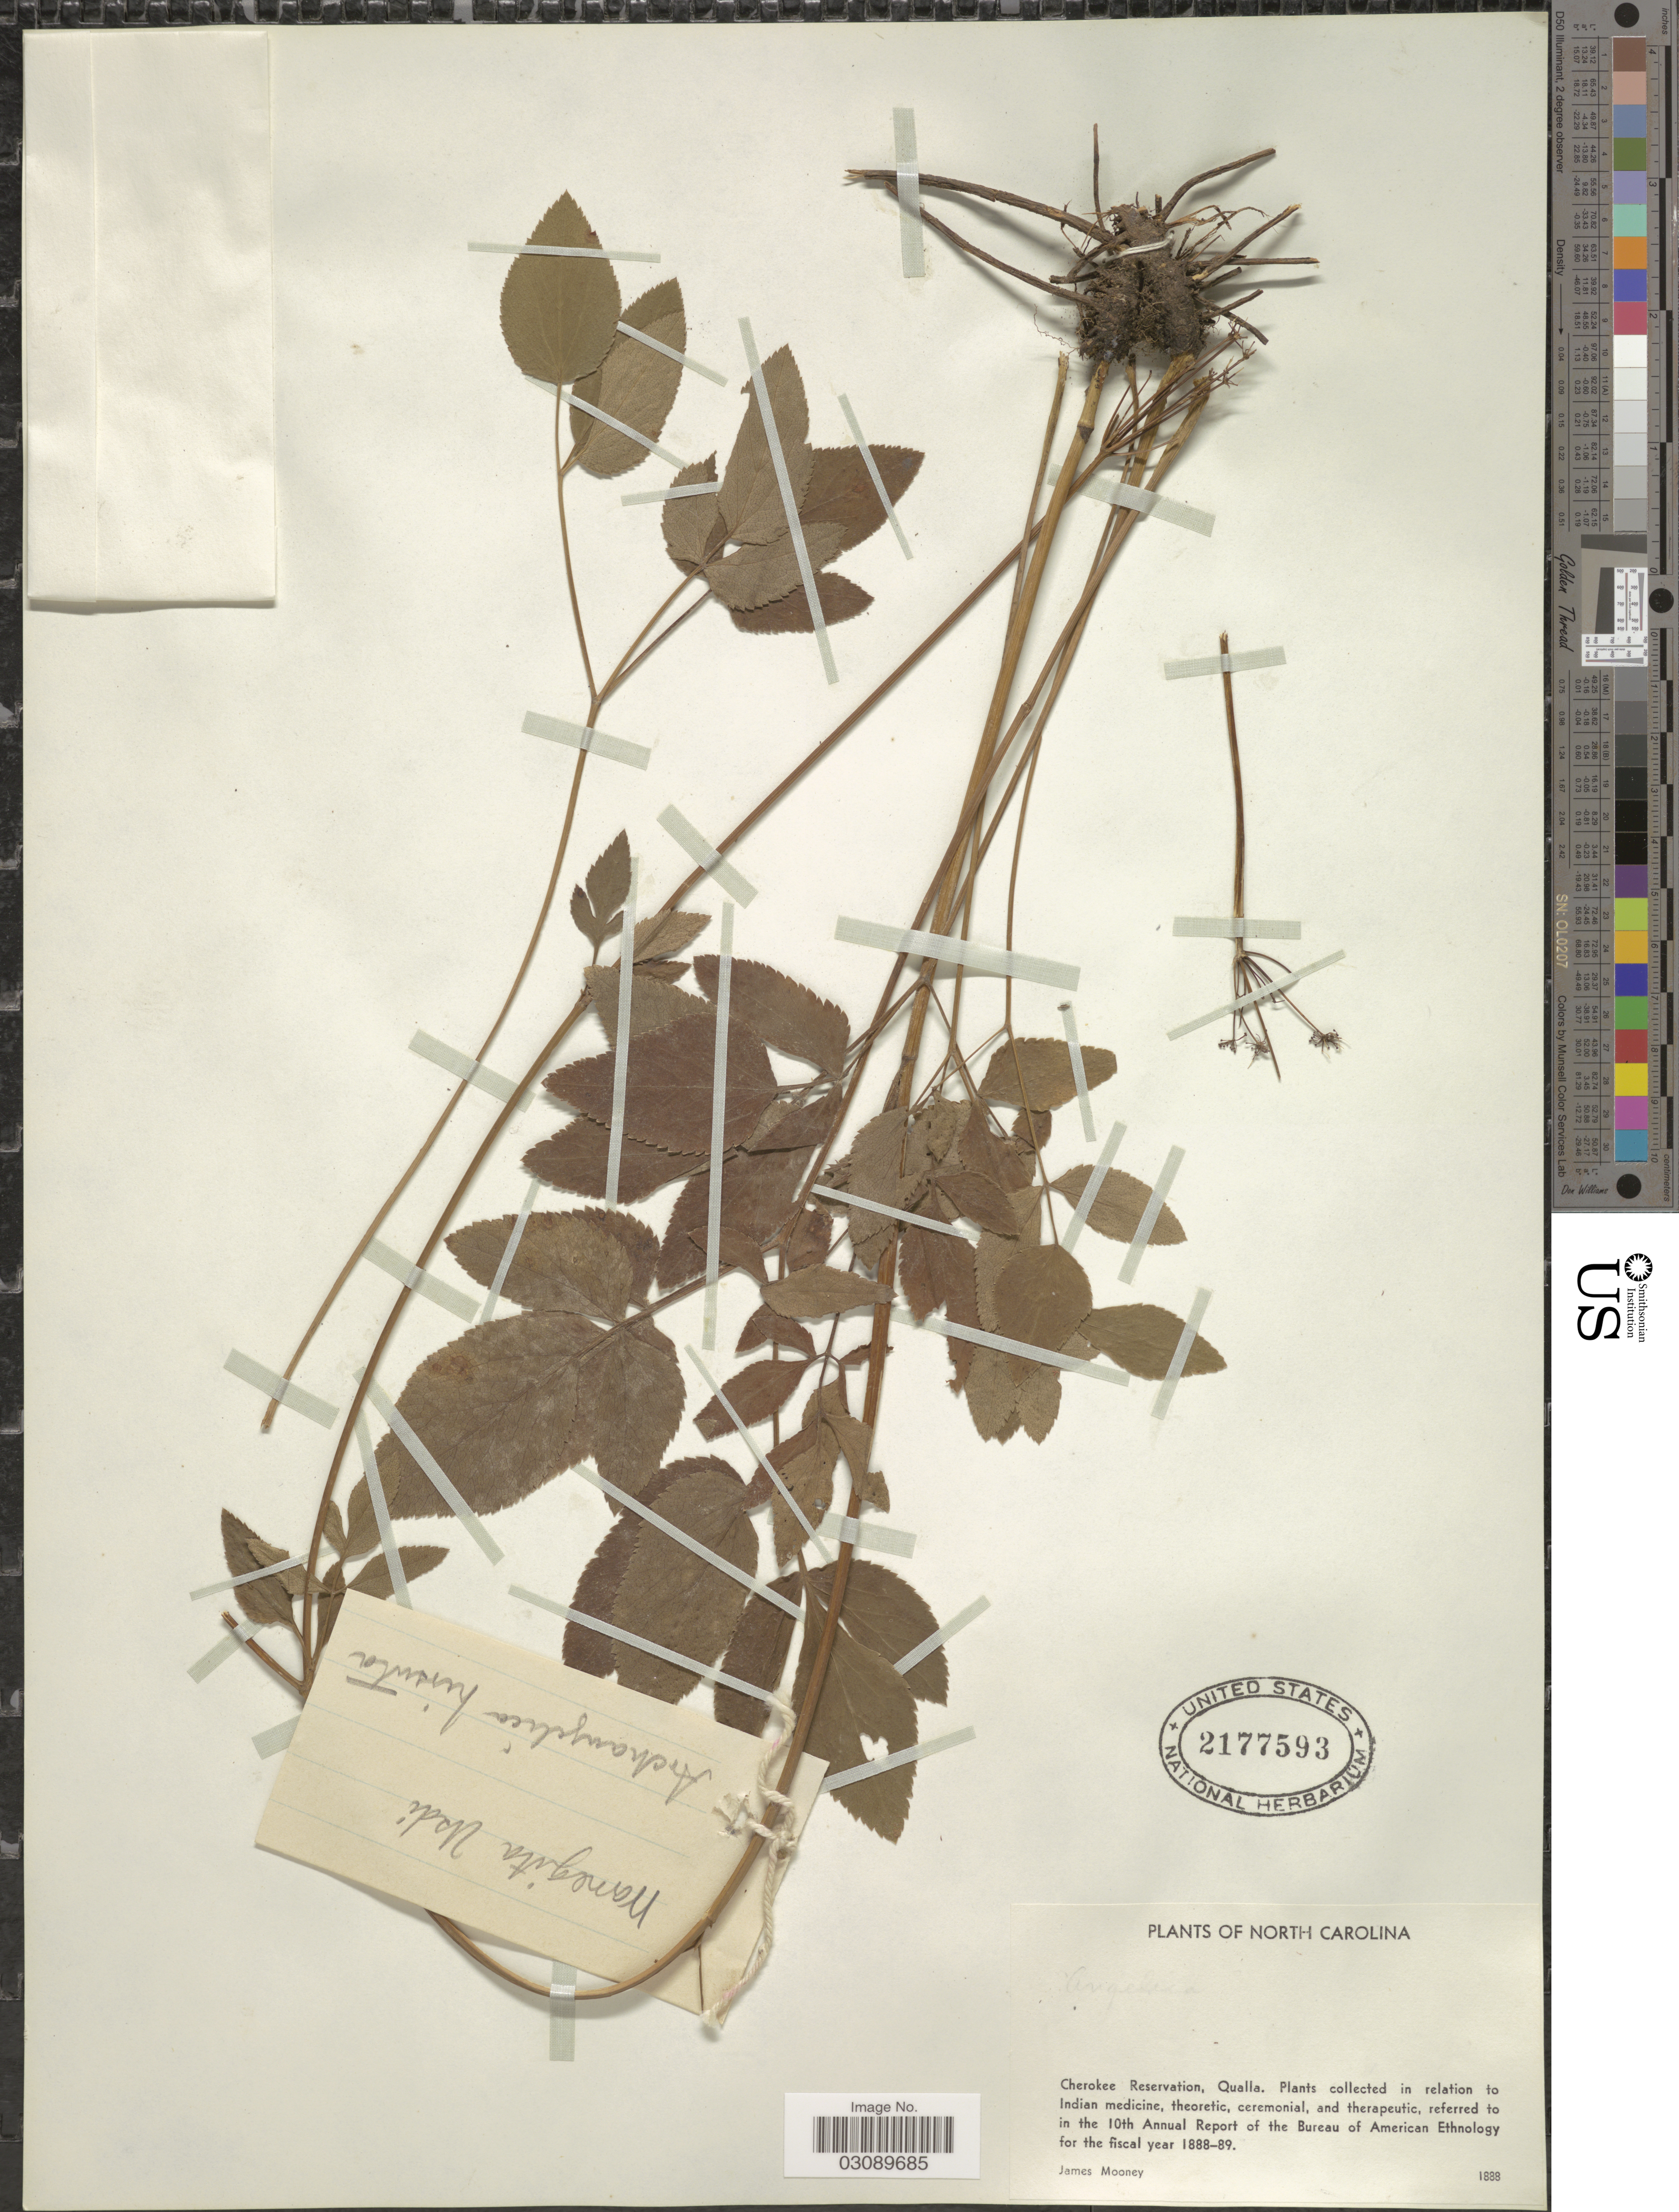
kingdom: Plantae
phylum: Tracheophyta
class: Magnoliopsida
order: Apiales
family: Apiaceae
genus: Thaspium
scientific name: Thaspium trifoliatum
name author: (L.) A. Gray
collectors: J. Mooney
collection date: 1888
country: United States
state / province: North Carolina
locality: Cherokee Reservation, Qualla.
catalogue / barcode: US 2177593